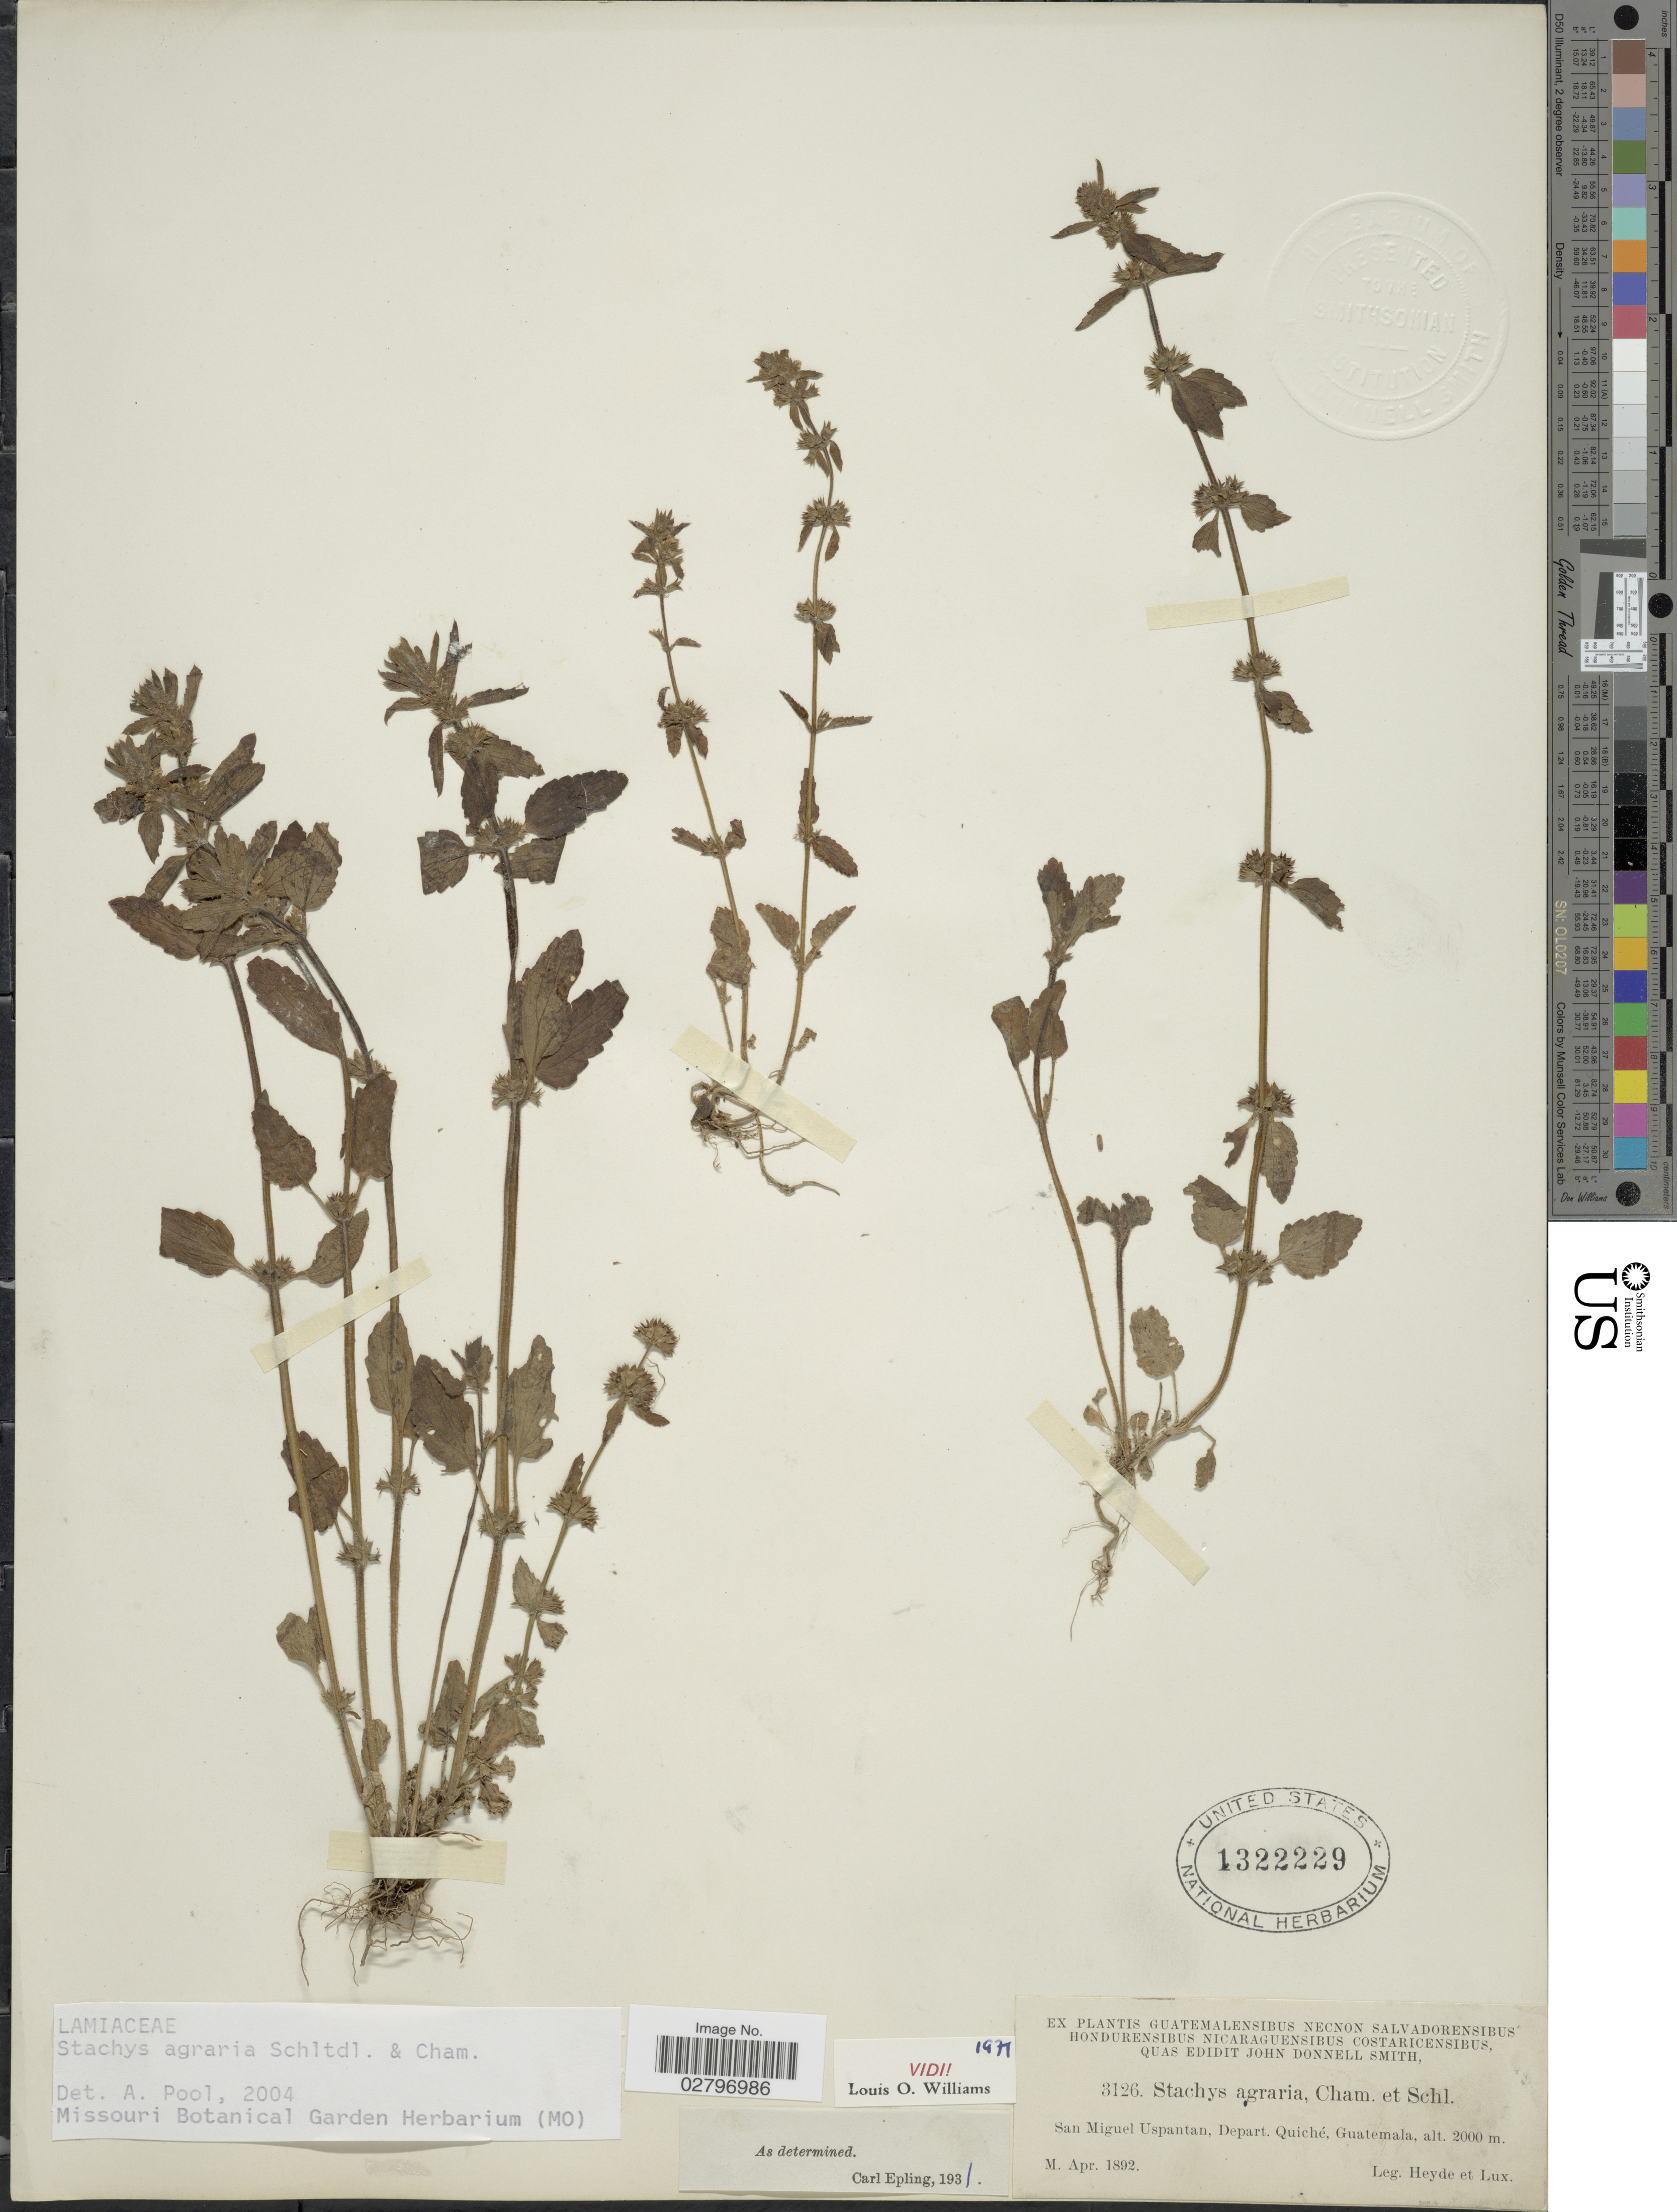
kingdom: Plantae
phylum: Tracheophyta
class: Magnoliopsida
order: Lamiales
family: Lamiaceae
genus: Stachys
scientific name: Stachys agraria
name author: Schltdl. & Cham.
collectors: Heyde & Lux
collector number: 3126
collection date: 1892-04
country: Guatemala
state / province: El Quiché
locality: San Miguel Uspantan, Depart. Quiché, Guatemala.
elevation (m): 2000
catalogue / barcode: US 1322229